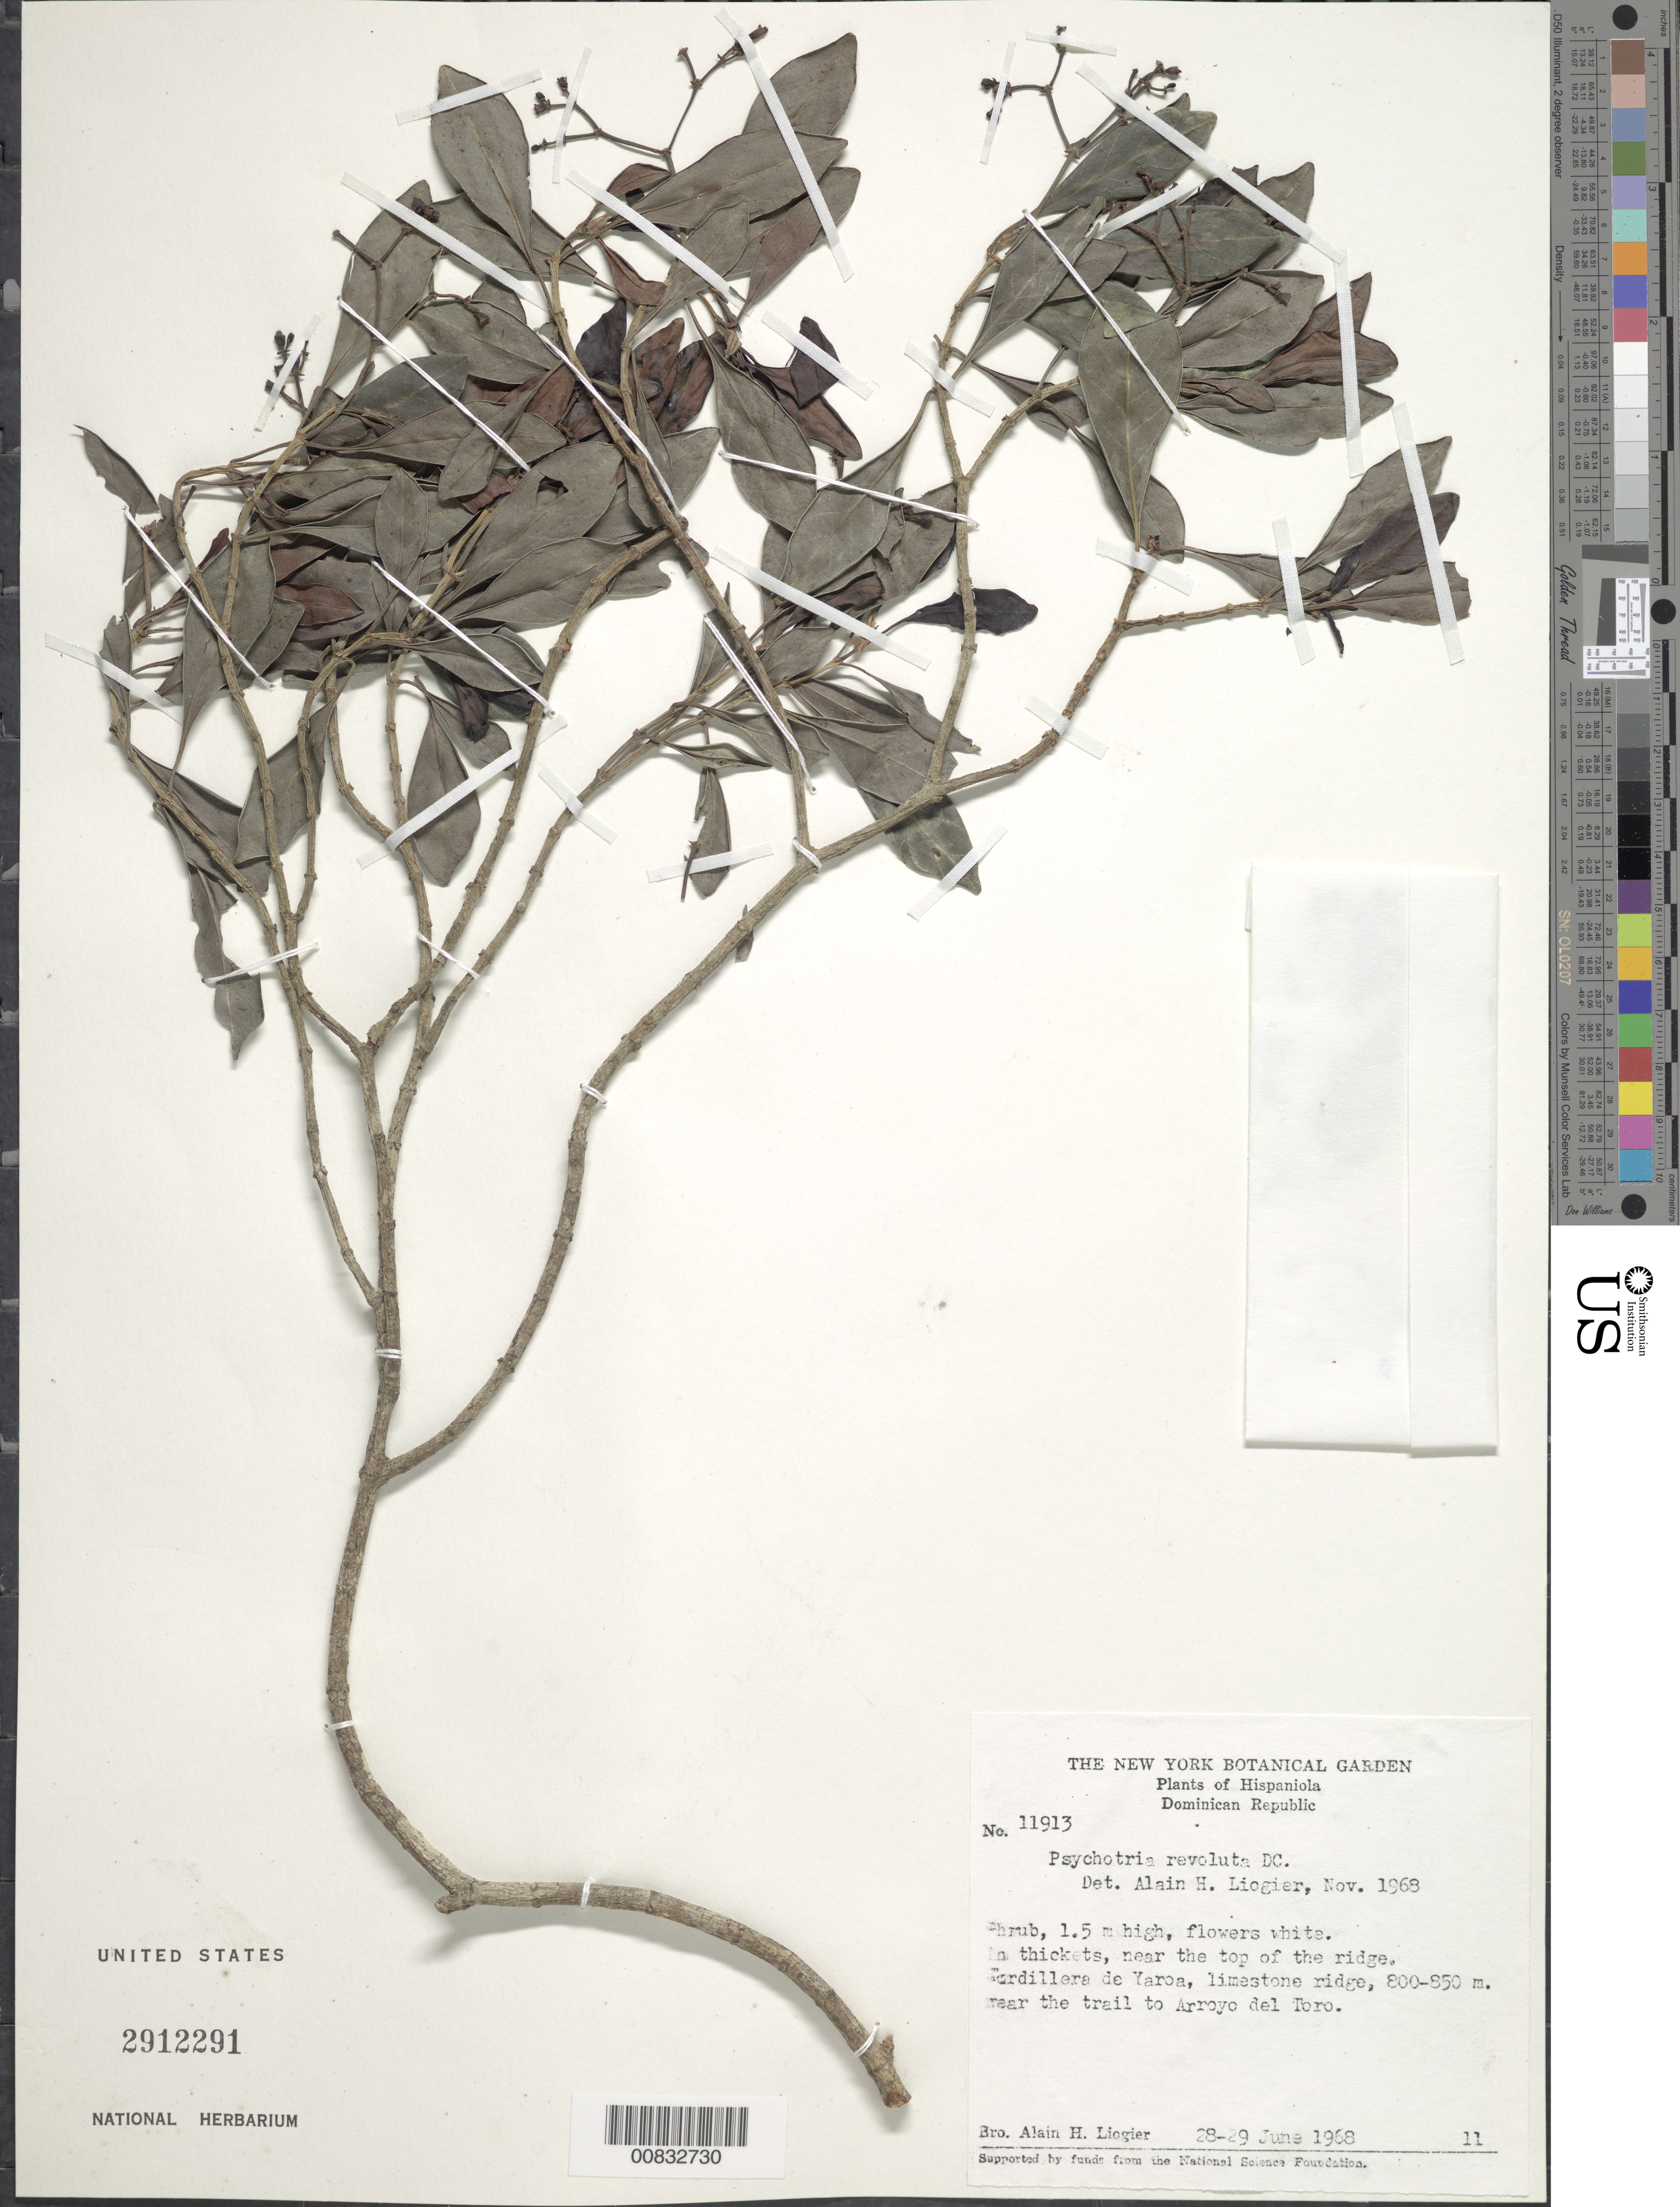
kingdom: Plantae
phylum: Tracheophyta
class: Magnoliopsida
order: Gentianales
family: Rubiaceae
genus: Psychotria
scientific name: Psychotria revoluta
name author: DC.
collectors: A. H. Liogier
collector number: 11913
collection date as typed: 28 Jun 1968 to 29 Jun 1968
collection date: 1968-06-28/1968-06-29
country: Dominican Republic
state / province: Puerto Plata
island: Hispaniola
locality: Cordillera de Yaroa, near the trail to Arroyo del Toro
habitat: In thickets near the top of the limestone ridge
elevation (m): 800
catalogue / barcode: US 2912291